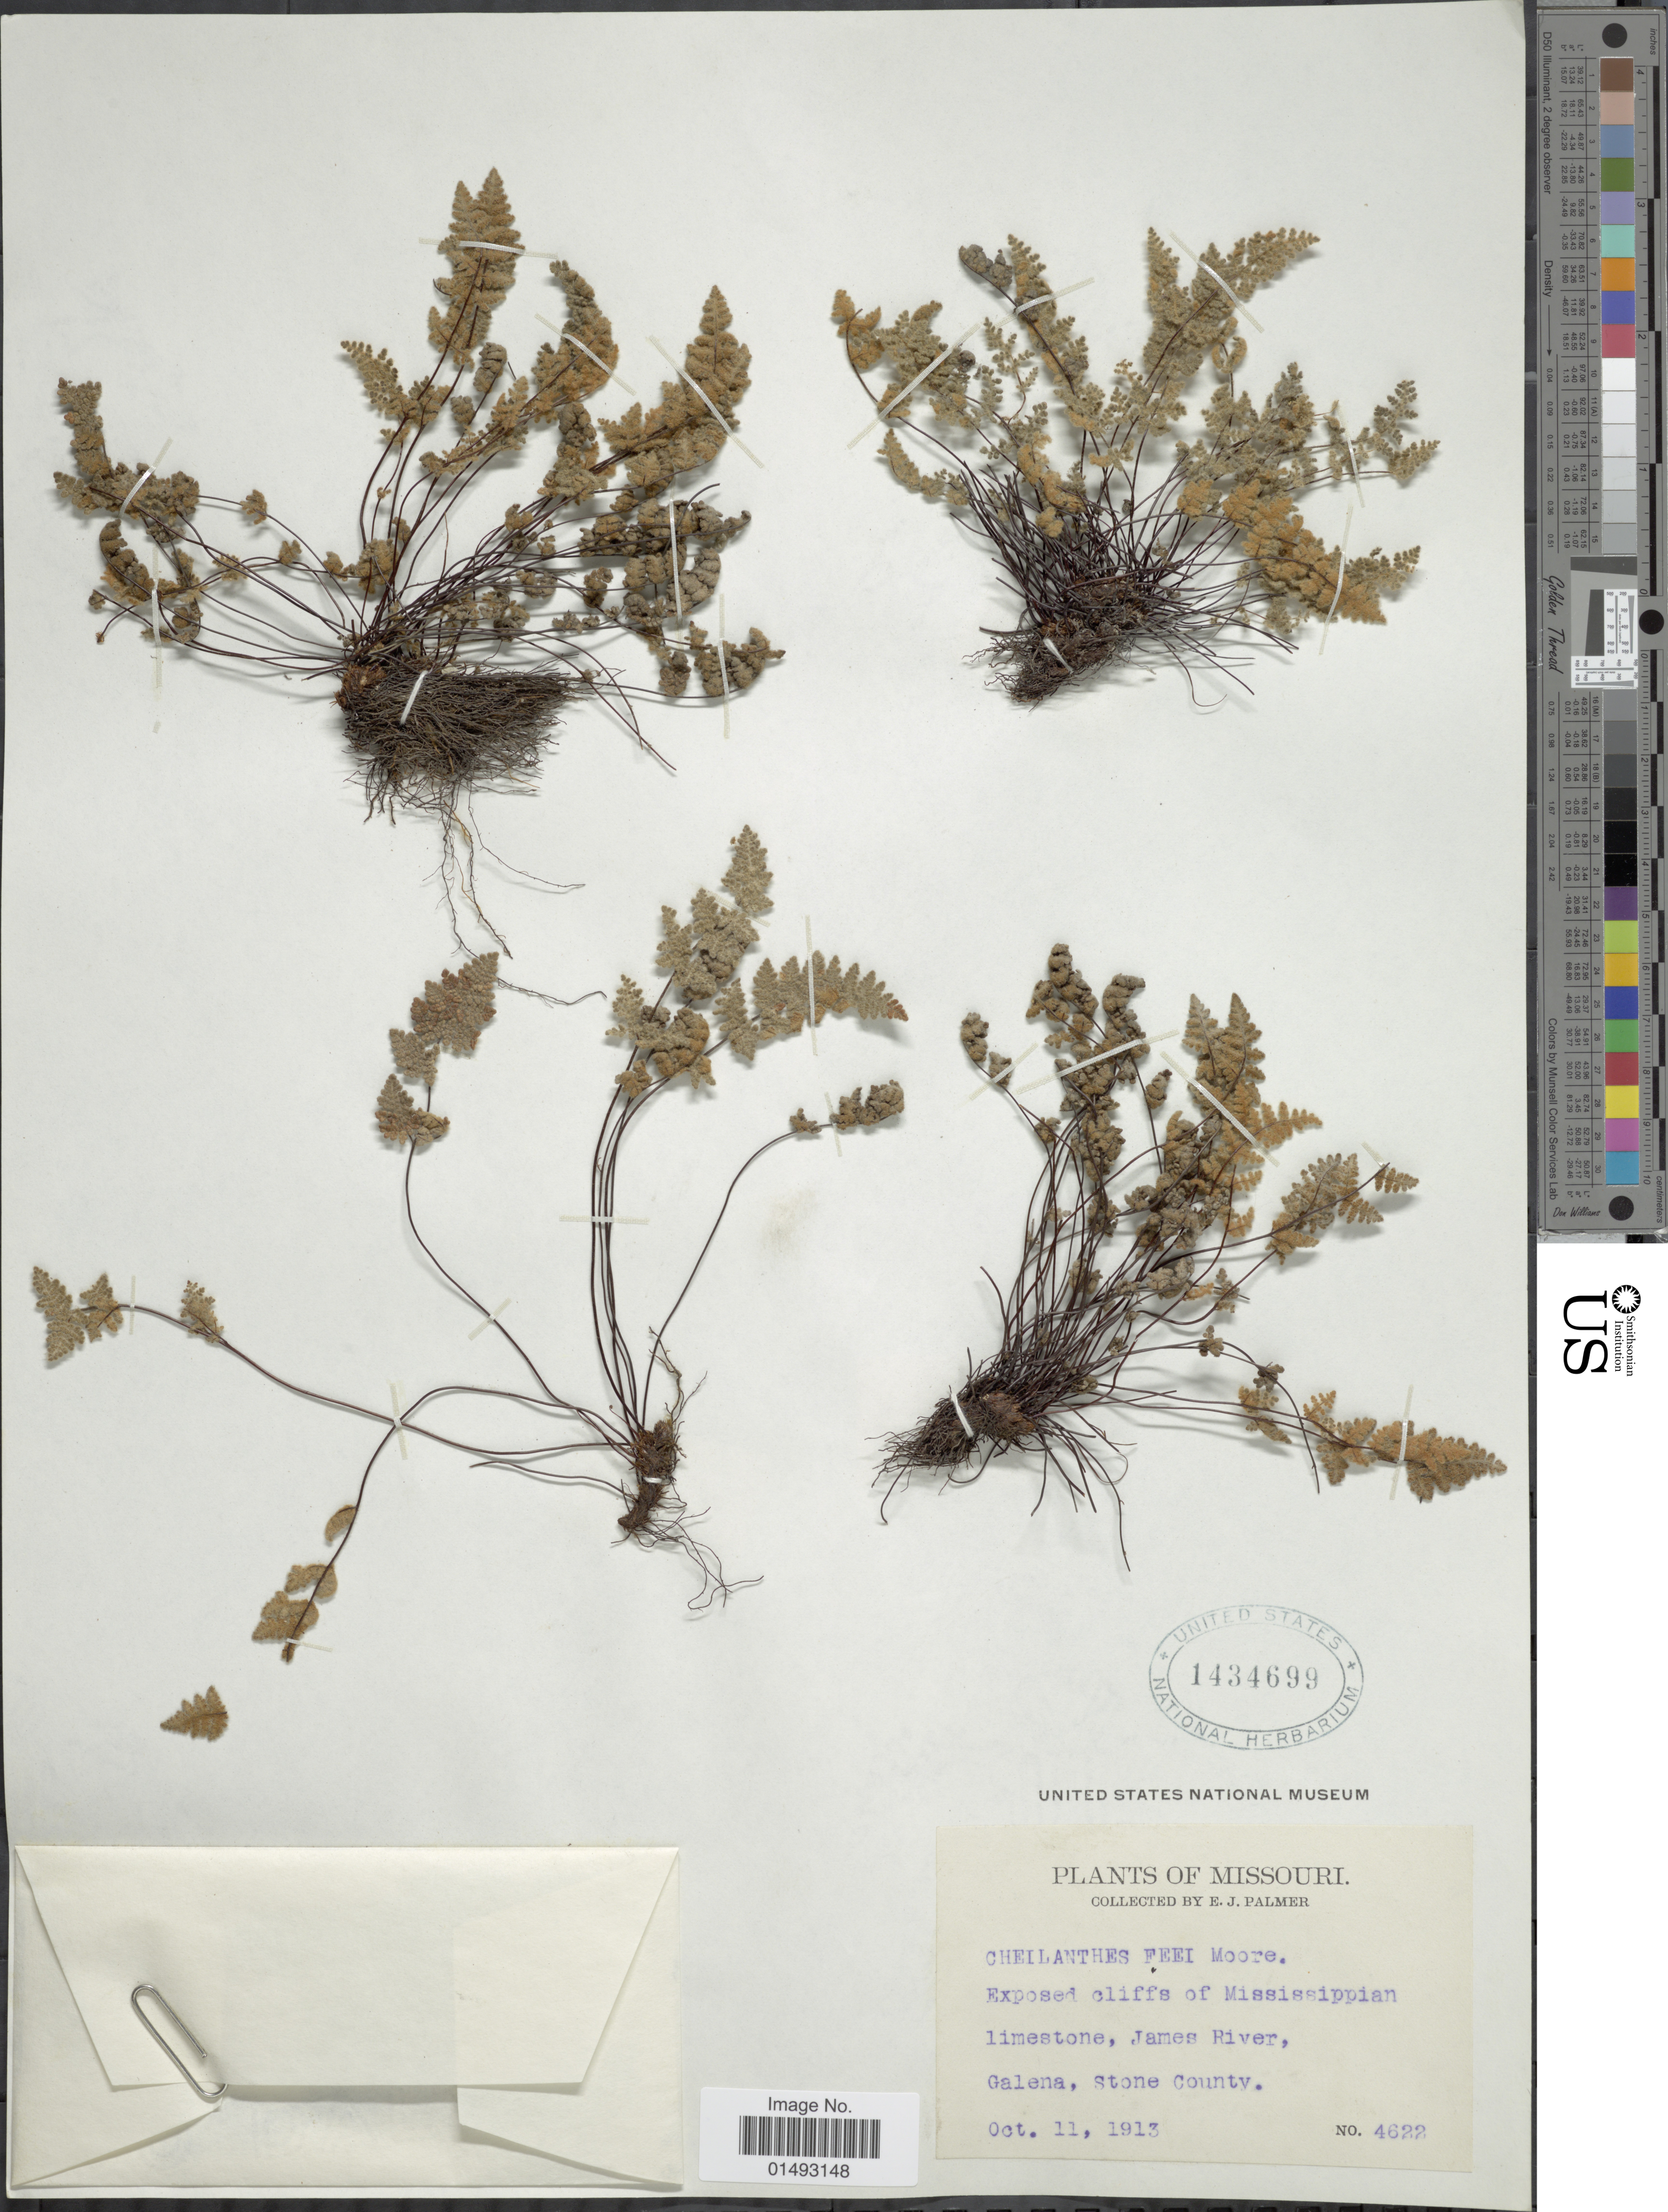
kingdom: Plantae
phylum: Tracheophyta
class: Polypodiopsida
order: Polypodiales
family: Pteridaceae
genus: Myriopteris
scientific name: Myriopteris gracilis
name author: Fée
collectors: E. J. Palmer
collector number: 4622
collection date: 1913-10-11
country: United States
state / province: Missouri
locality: Exposed cliffs of Mississippian limestone, James River, Galena, Stone County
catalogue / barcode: US 1434699